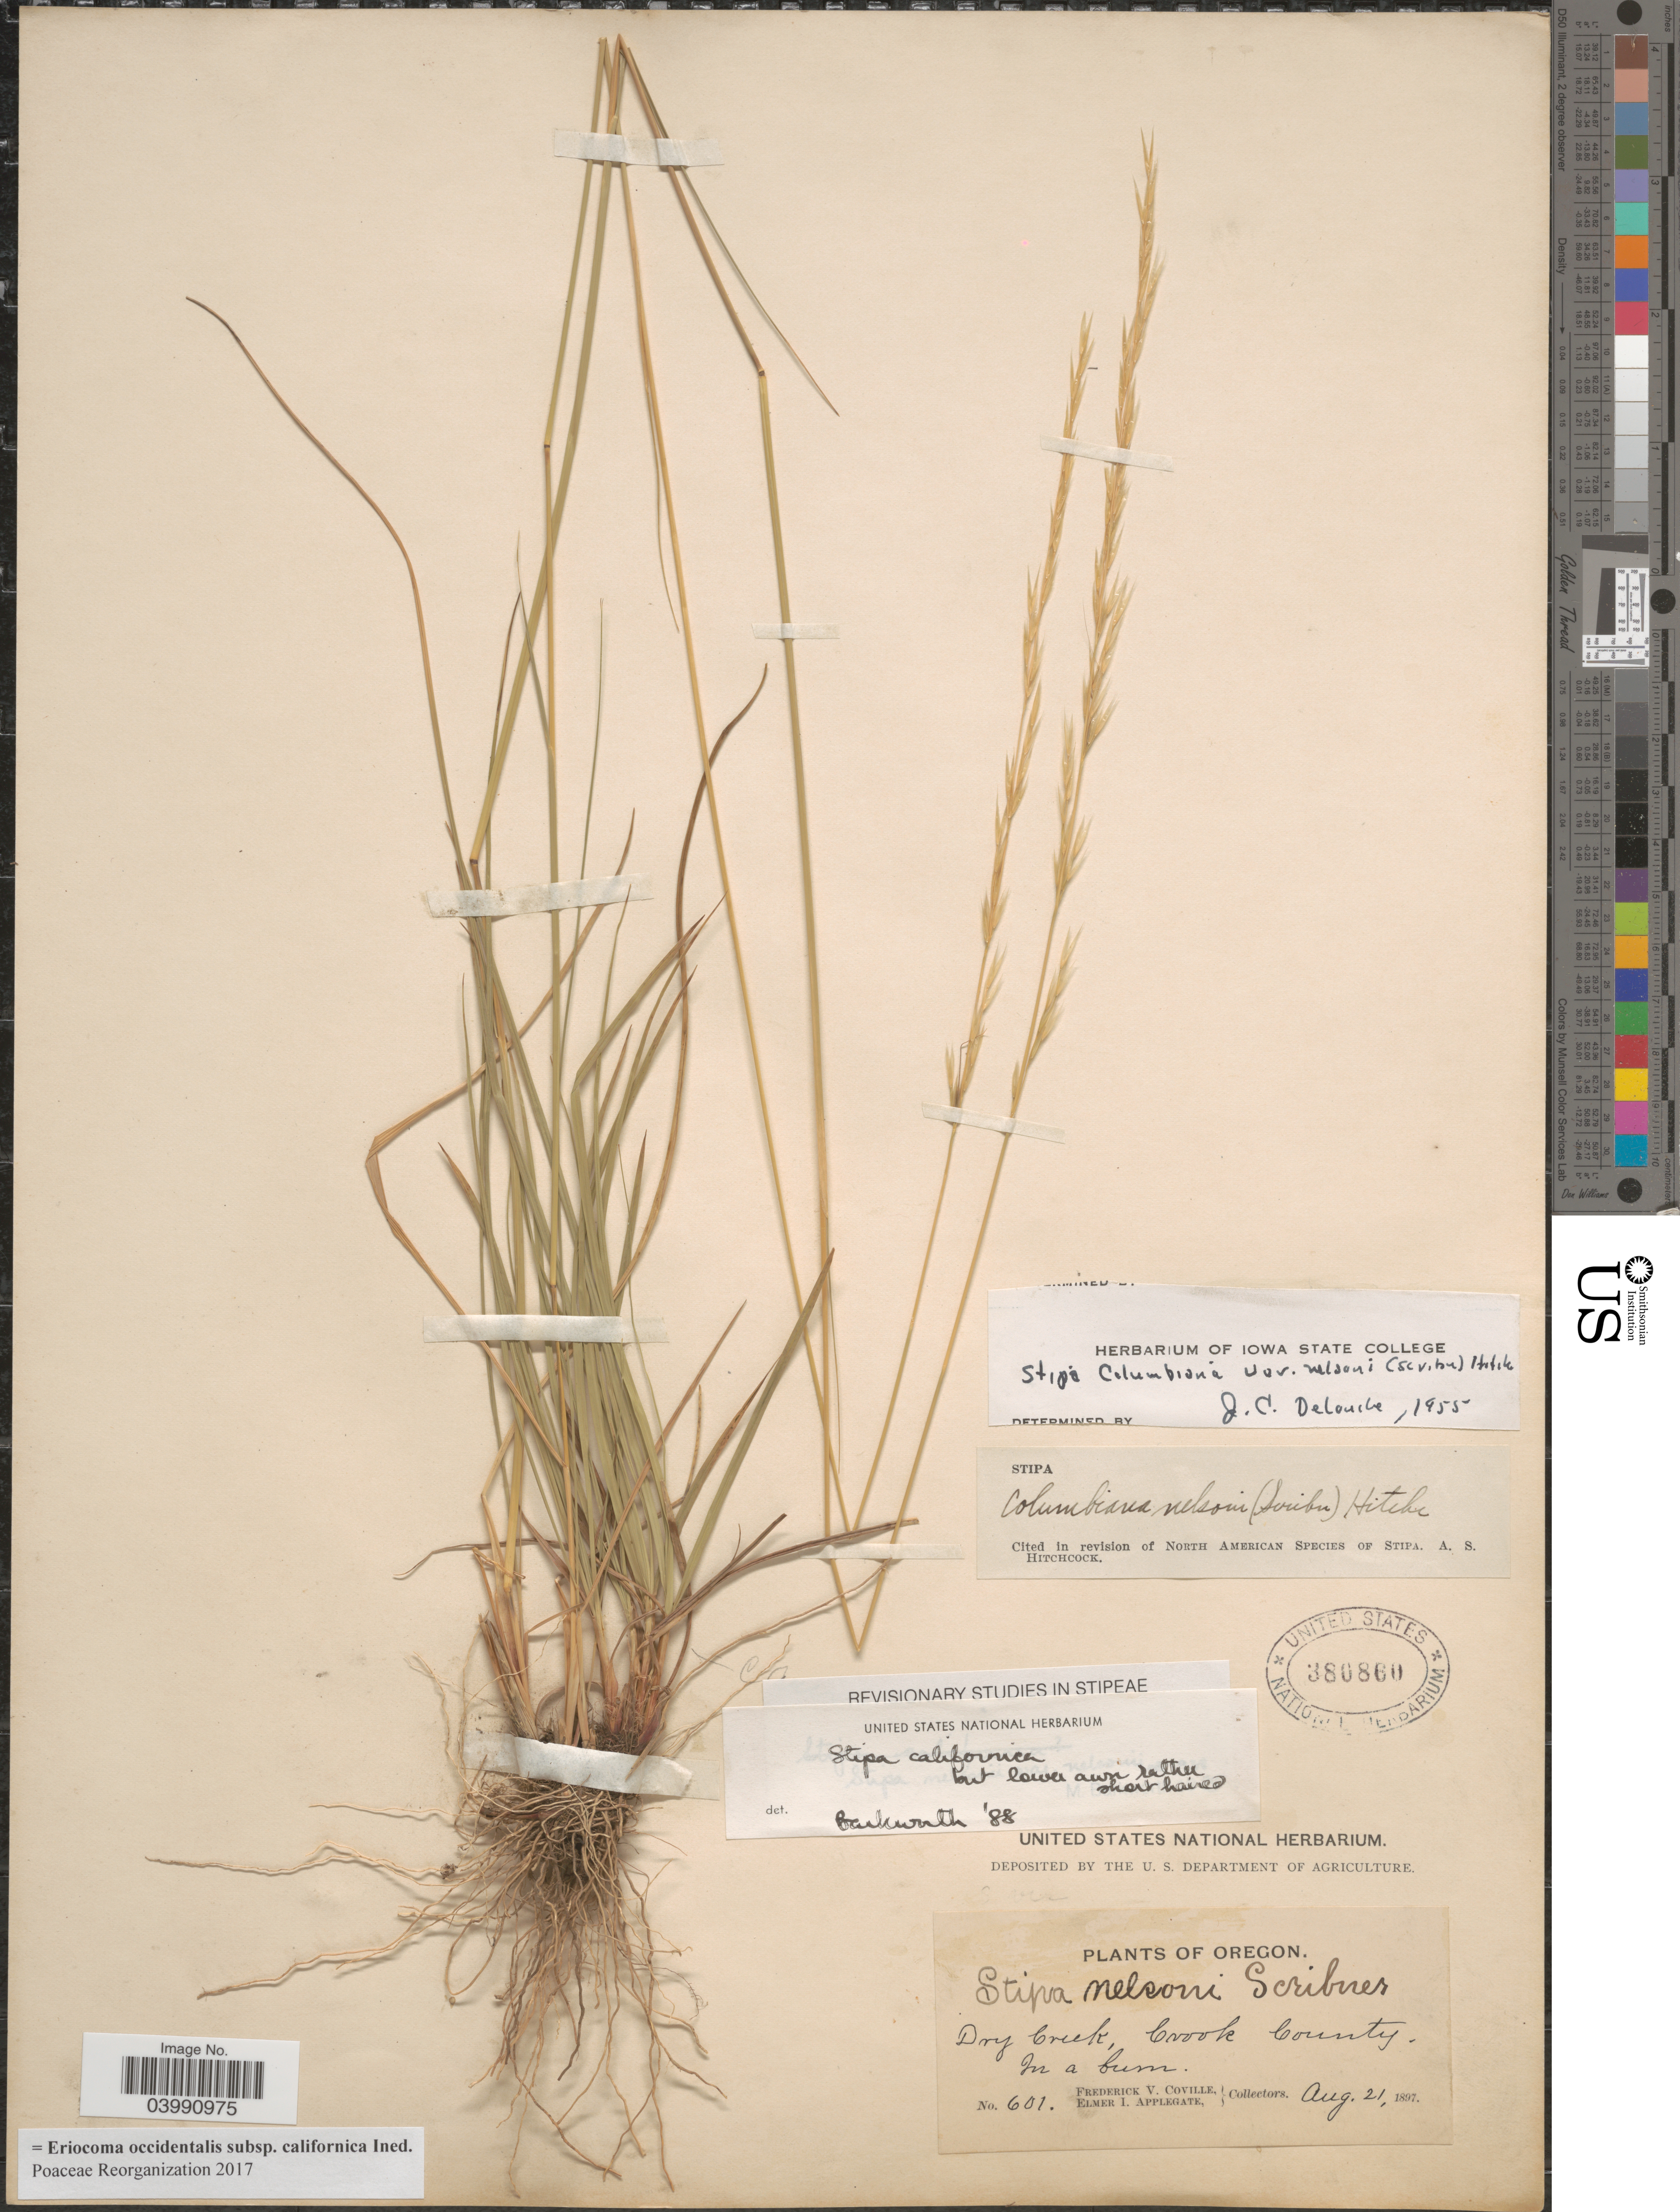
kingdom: Plantae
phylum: Tracheophyta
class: Liliopsida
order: Poales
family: Poaceae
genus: Eriocoma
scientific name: Eriocoma occidentalis subsp. californica ined.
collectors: F. V. Coville & E. I. Applegate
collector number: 601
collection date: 1897-08-21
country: United States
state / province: Oregon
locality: Dry Creek, Crook County.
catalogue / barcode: US 380860